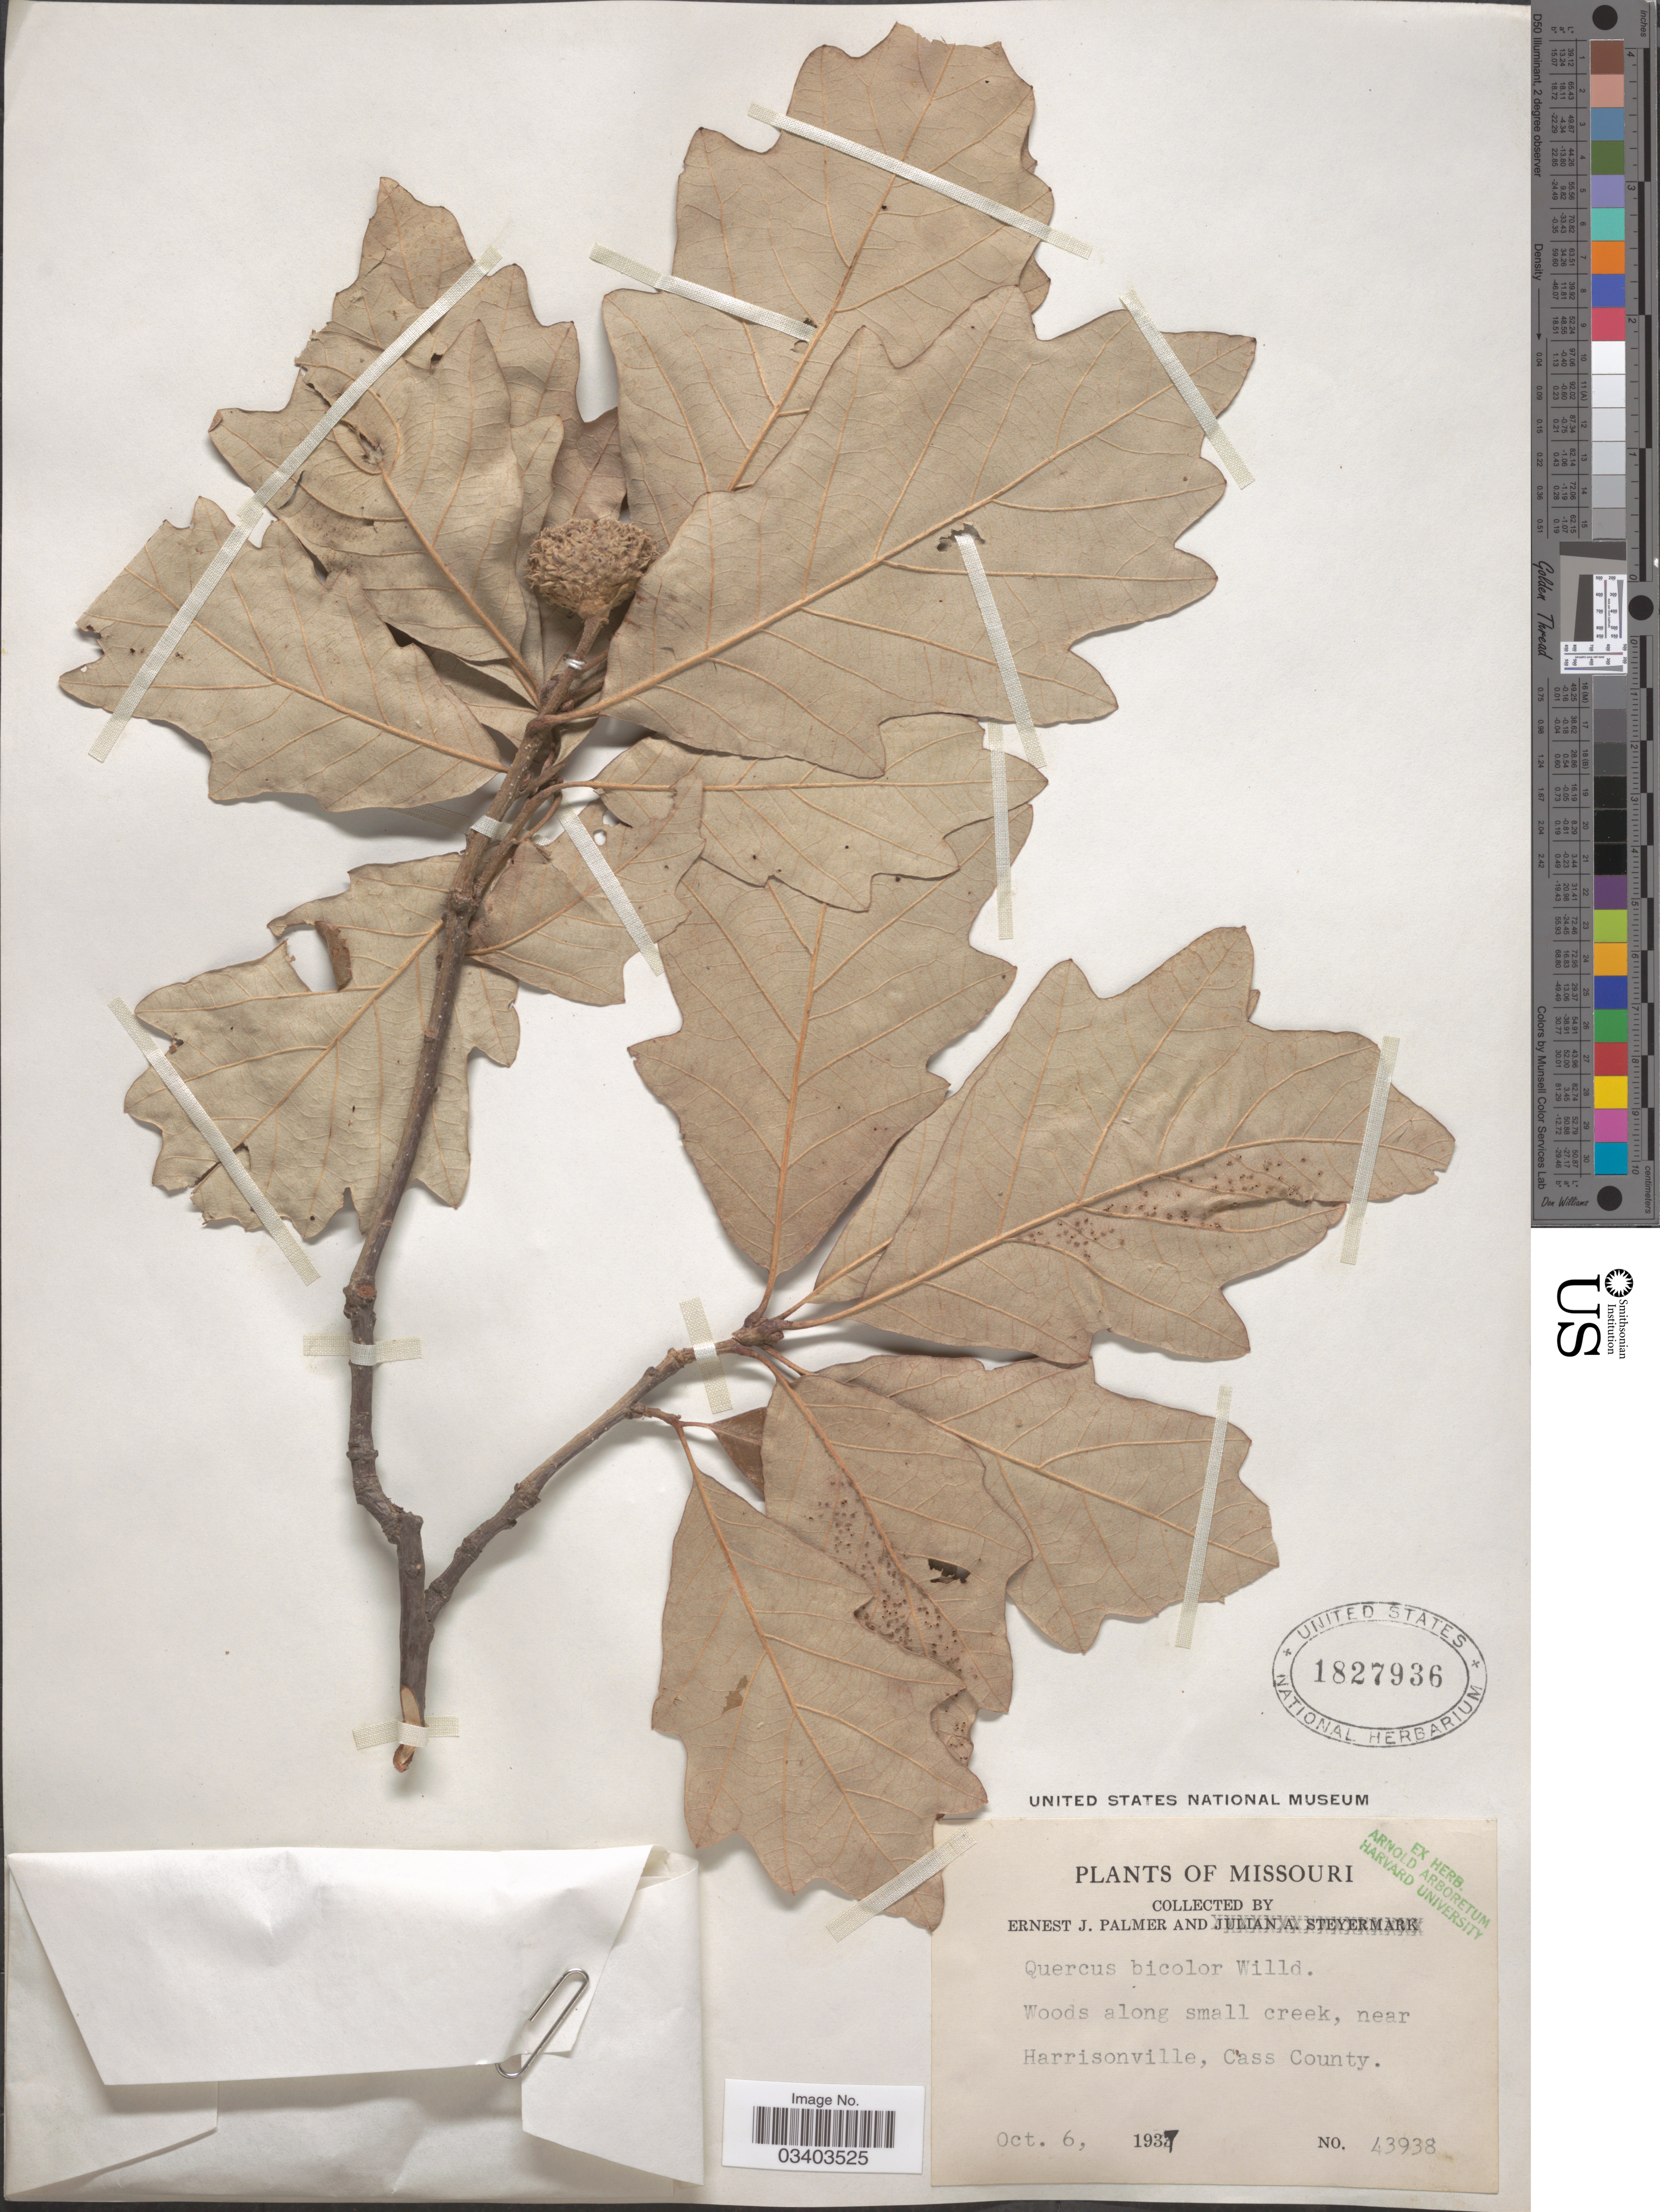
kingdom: Plantae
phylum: Tracheophyta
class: Magnoliopsida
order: Fagales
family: Fagaceae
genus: Quercus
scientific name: Quercus bicolor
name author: Willd.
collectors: E. J. Palmer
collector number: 43938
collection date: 1931-10-06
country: United States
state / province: Missouri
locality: Woods along small creek, near Harrisonville, Cass County.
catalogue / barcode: US 1827936